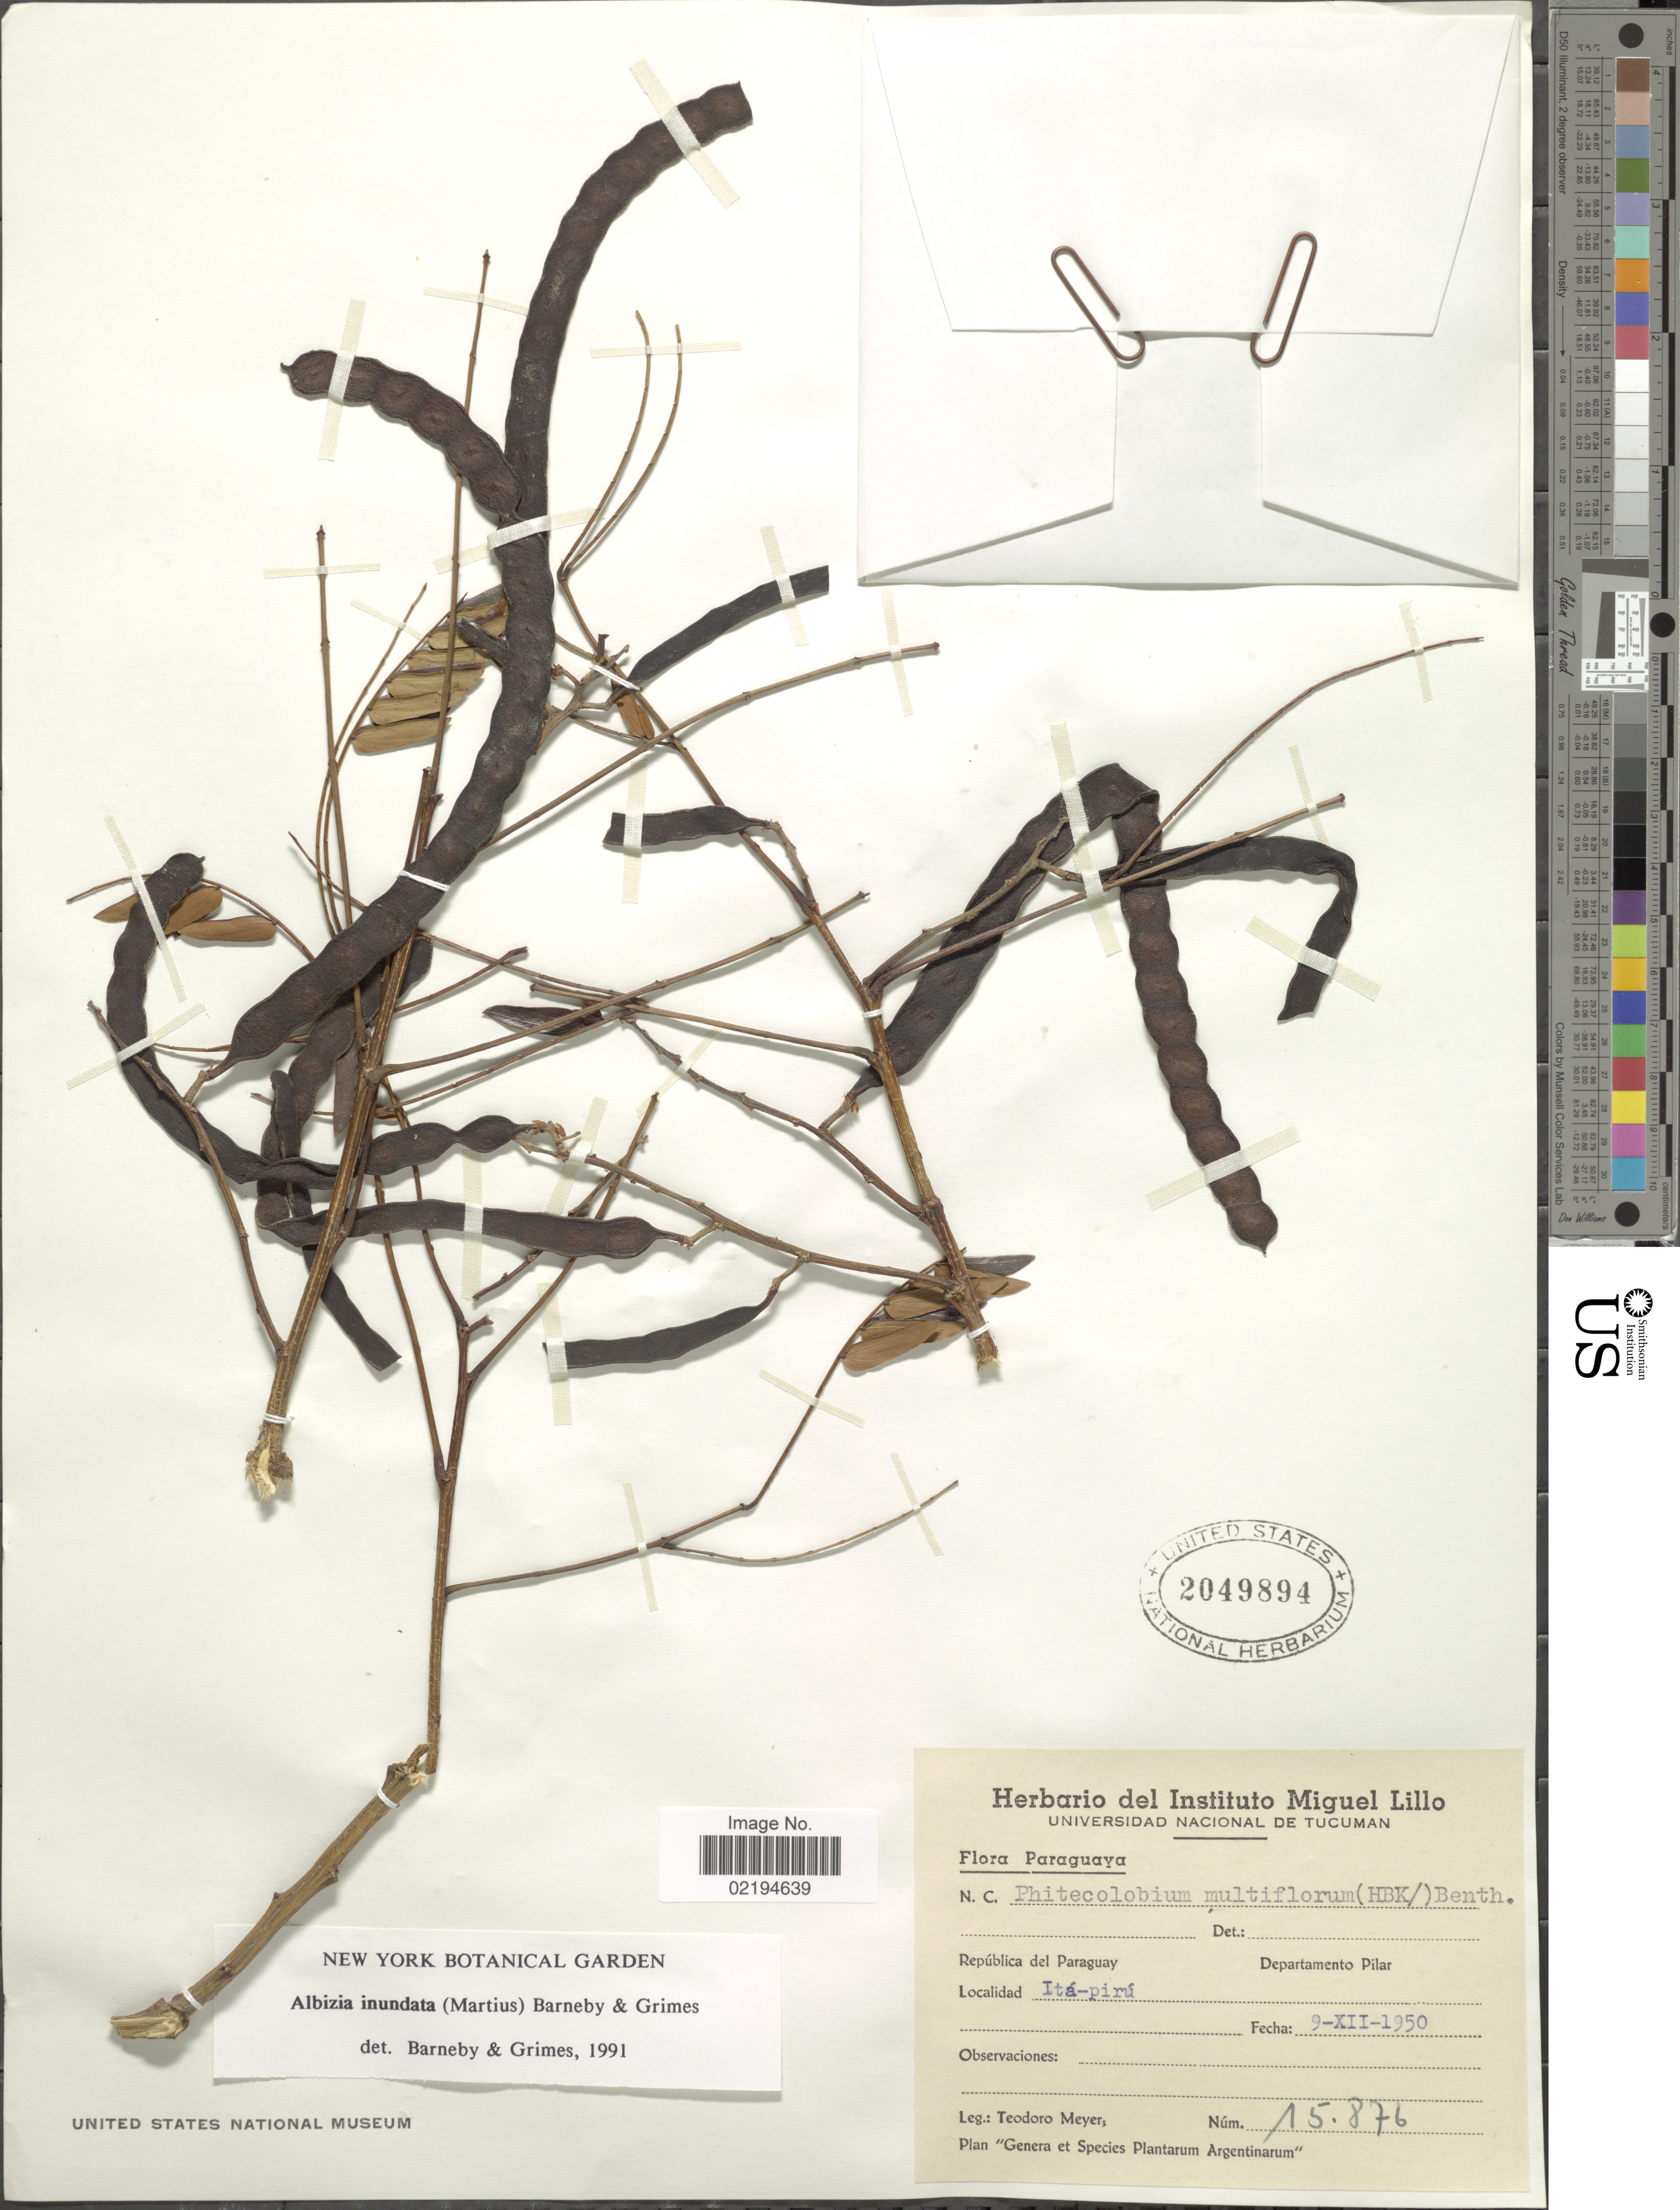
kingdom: Plantae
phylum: Tracheophyta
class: Magnoliopsida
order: Fabales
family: Fabaceae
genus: Pseudalbizzia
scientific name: Pseudalbizzia inundata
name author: (Mart.) Koenen & Duno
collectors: T. Meyer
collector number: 15876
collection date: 1950-12-09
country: Paraguay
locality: Departamento Pilar, Ita-pirú.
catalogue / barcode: US 2049894